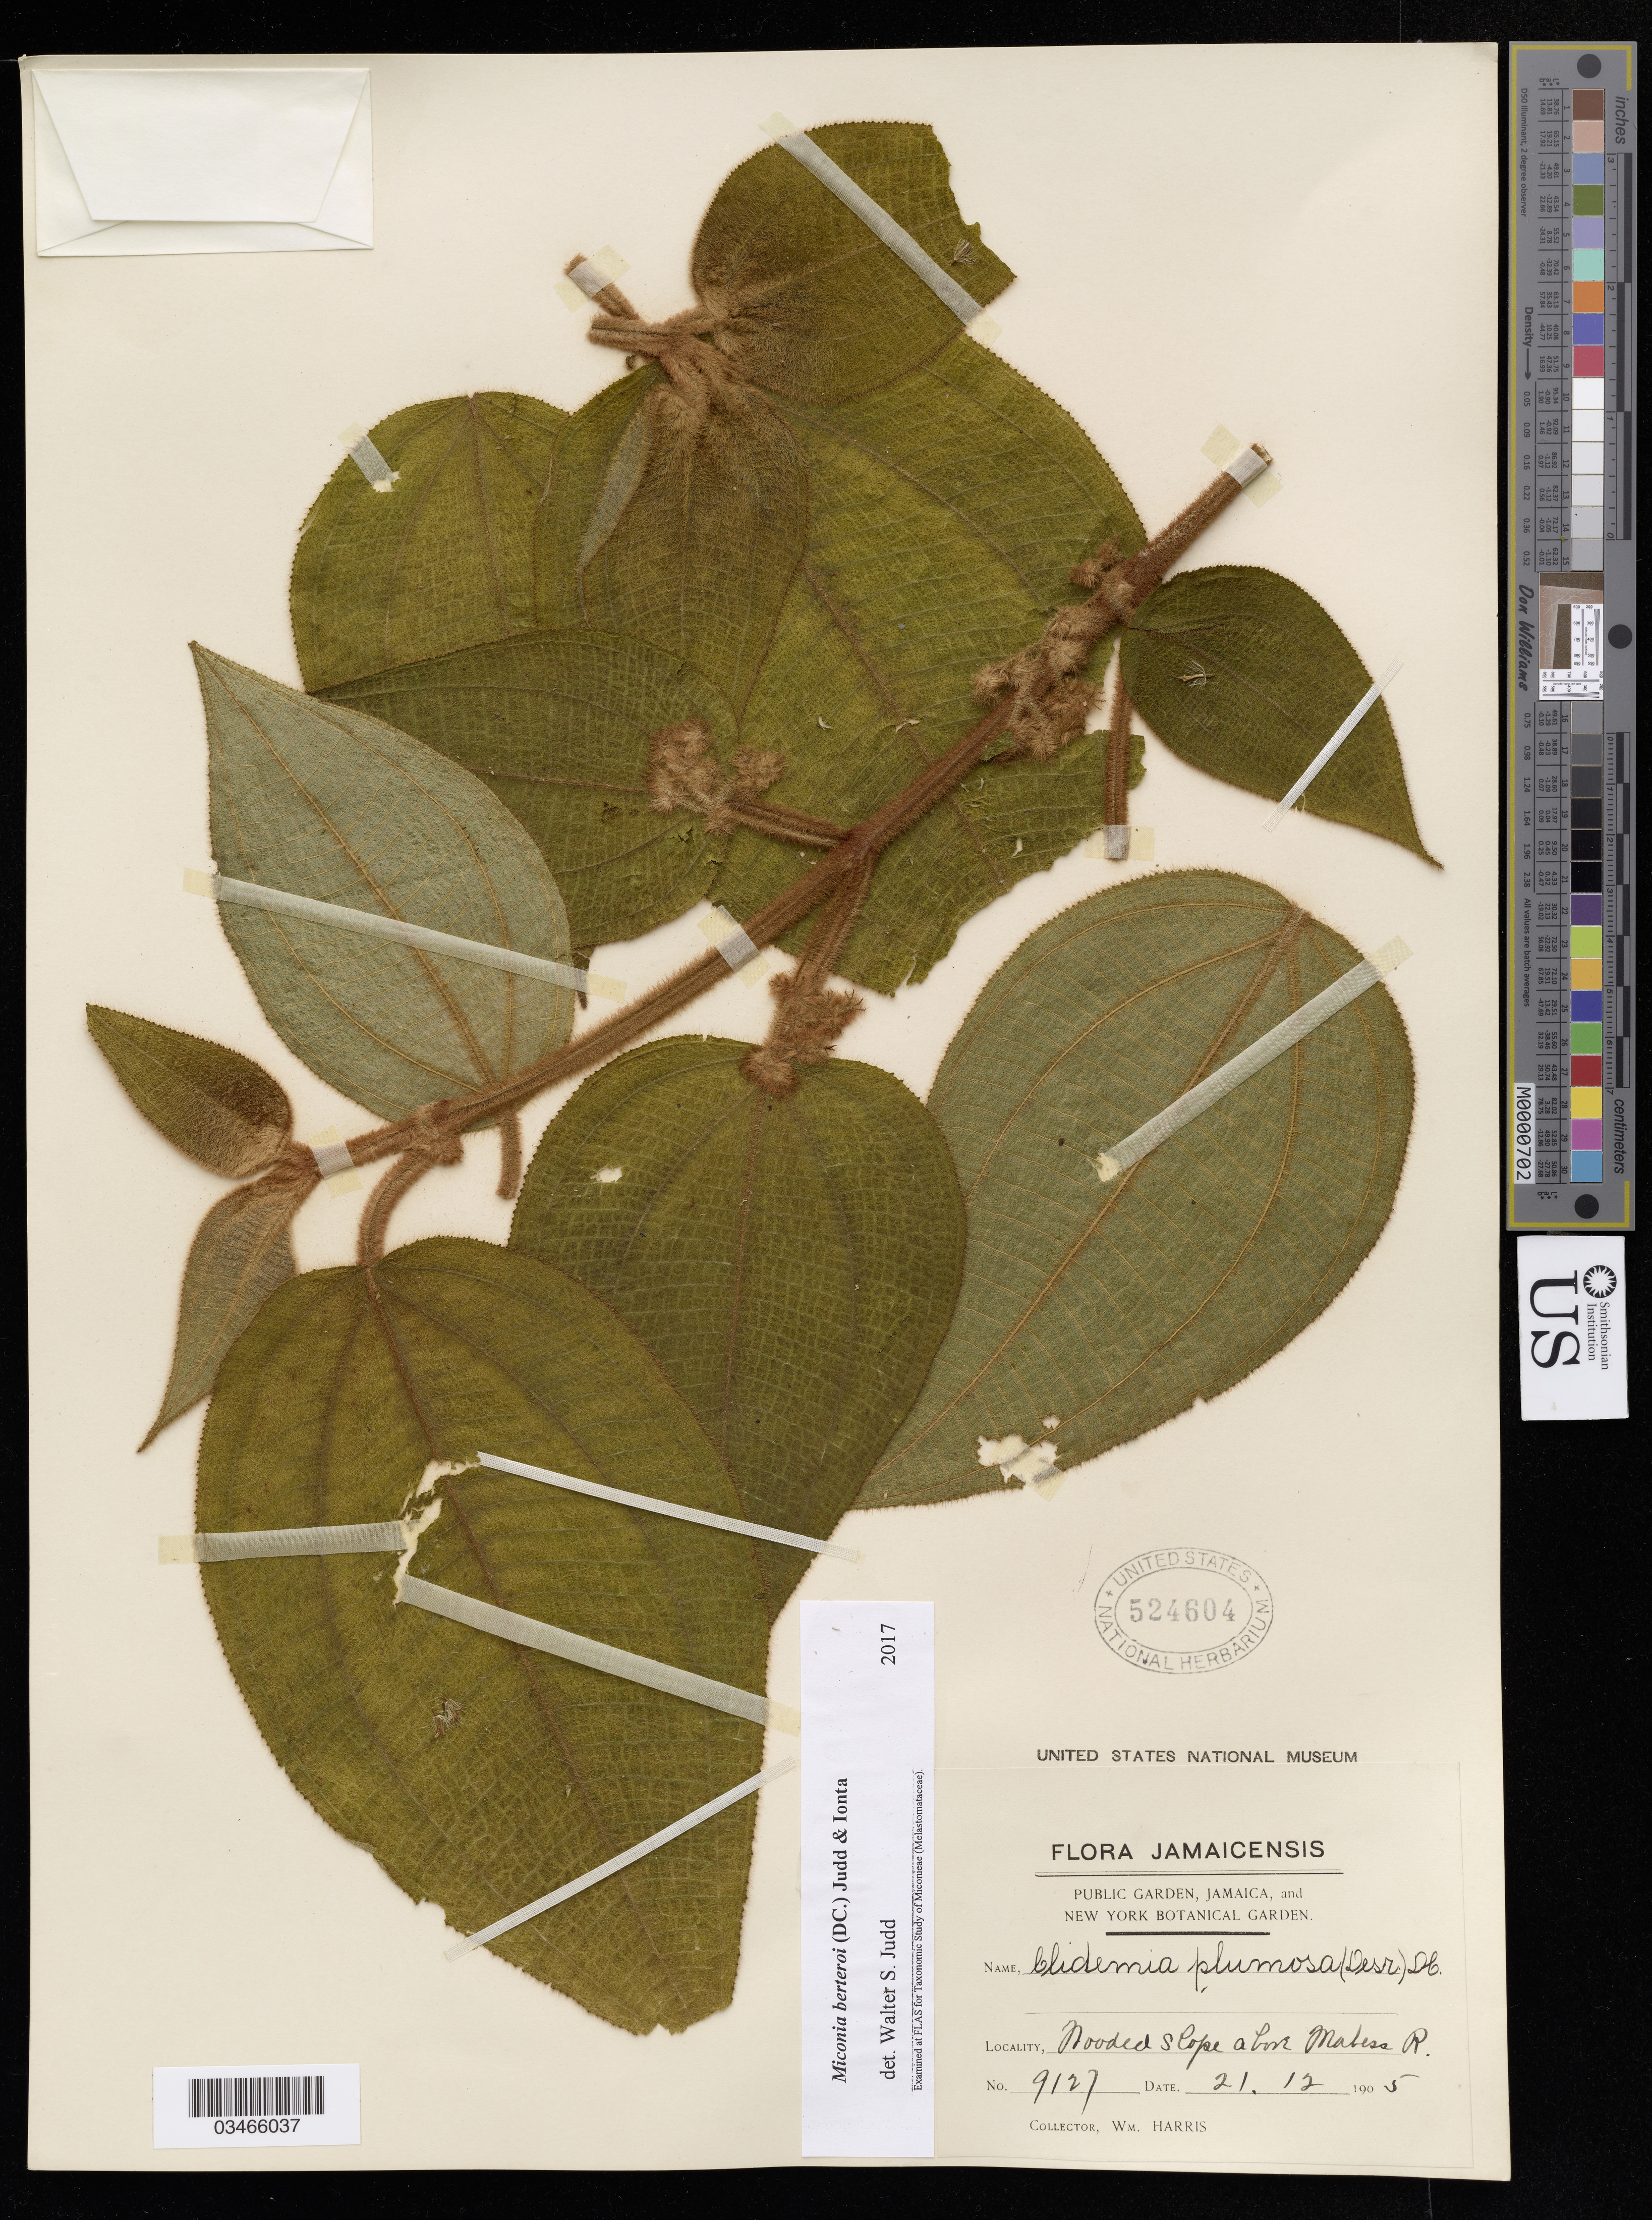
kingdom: Plantae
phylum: Tracheophyta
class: Magnoliopsida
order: Myrtales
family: Melastomataceae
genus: Miconia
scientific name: Miconia berteroi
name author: (DC.) Judd & Ionta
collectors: W. Harris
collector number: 9127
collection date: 1905-12-21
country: Jamaica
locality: Wooded S. Cope above Mabess R.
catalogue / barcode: US 524604